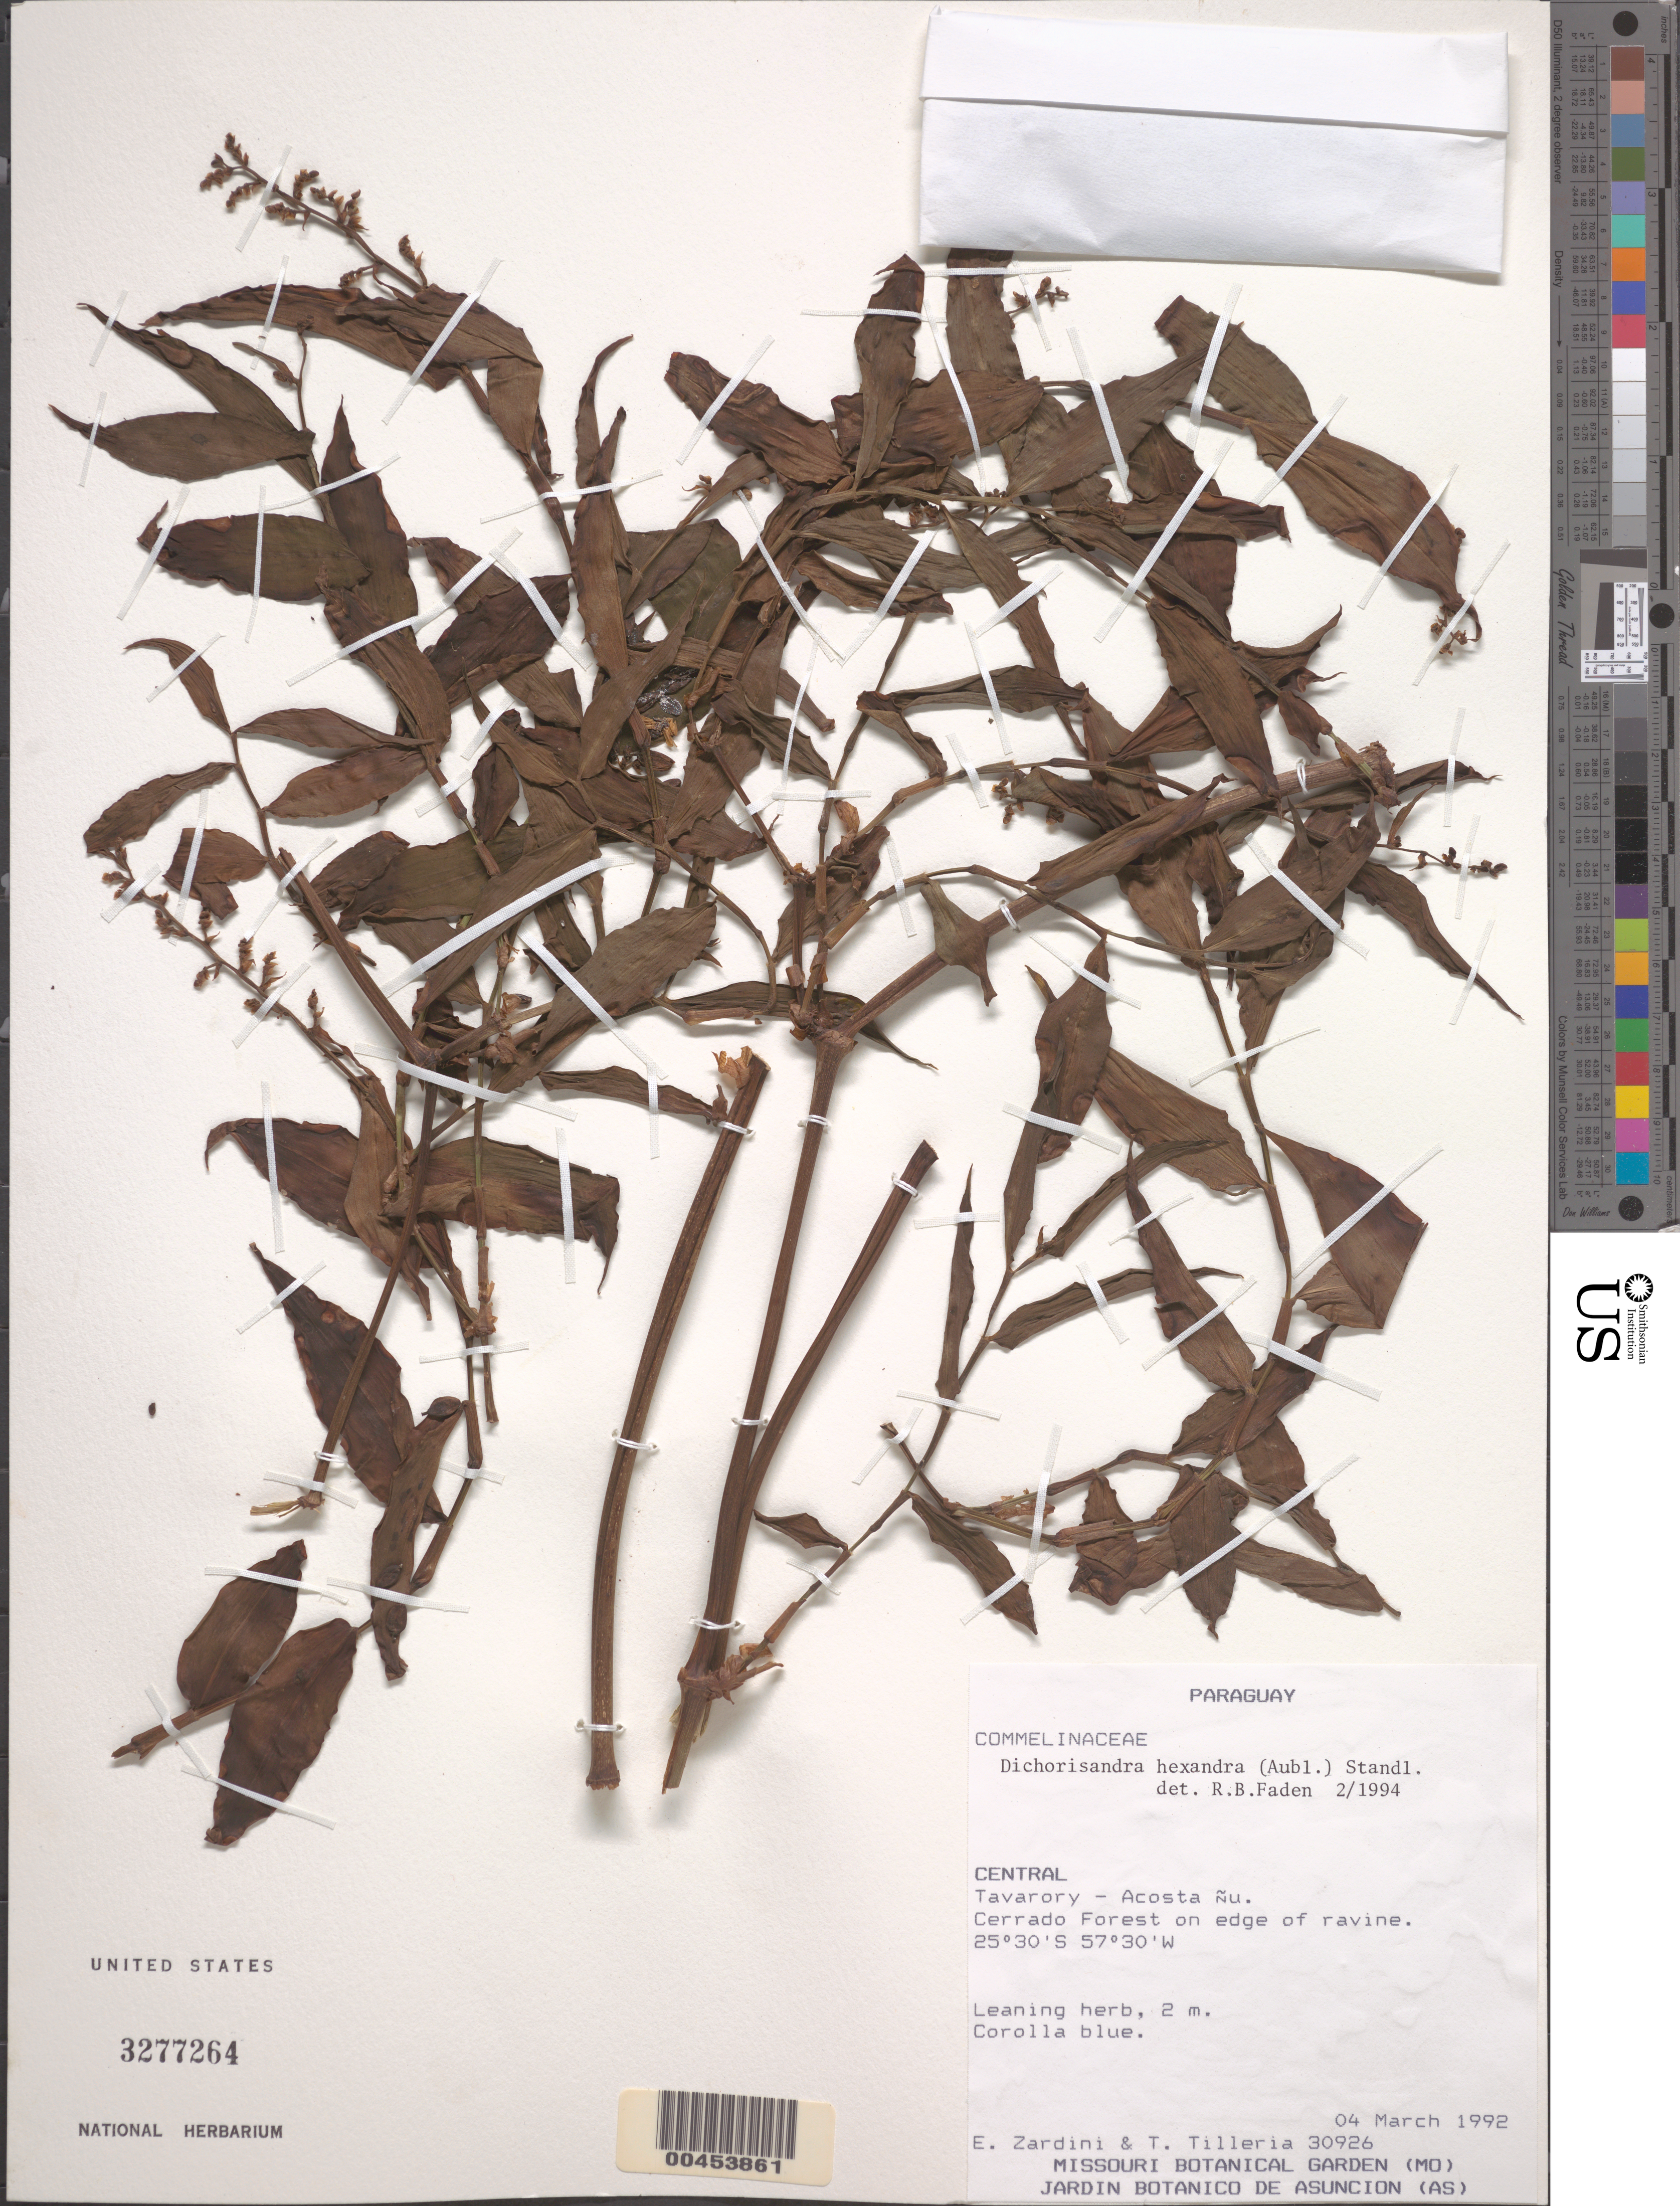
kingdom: Plantae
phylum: Tracheophyta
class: Liliopsida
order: Commelinales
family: Commelinaceae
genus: Dichorisandra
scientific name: Dichorisandra hexandra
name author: (Aubl.) Standl.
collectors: E. M. Zardini & T. Tilleria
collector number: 30926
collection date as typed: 04 Mar 1992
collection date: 1992-03-04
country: Paraguay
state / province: Central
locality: Tavarory-acosta nu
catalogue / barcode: US 3277264